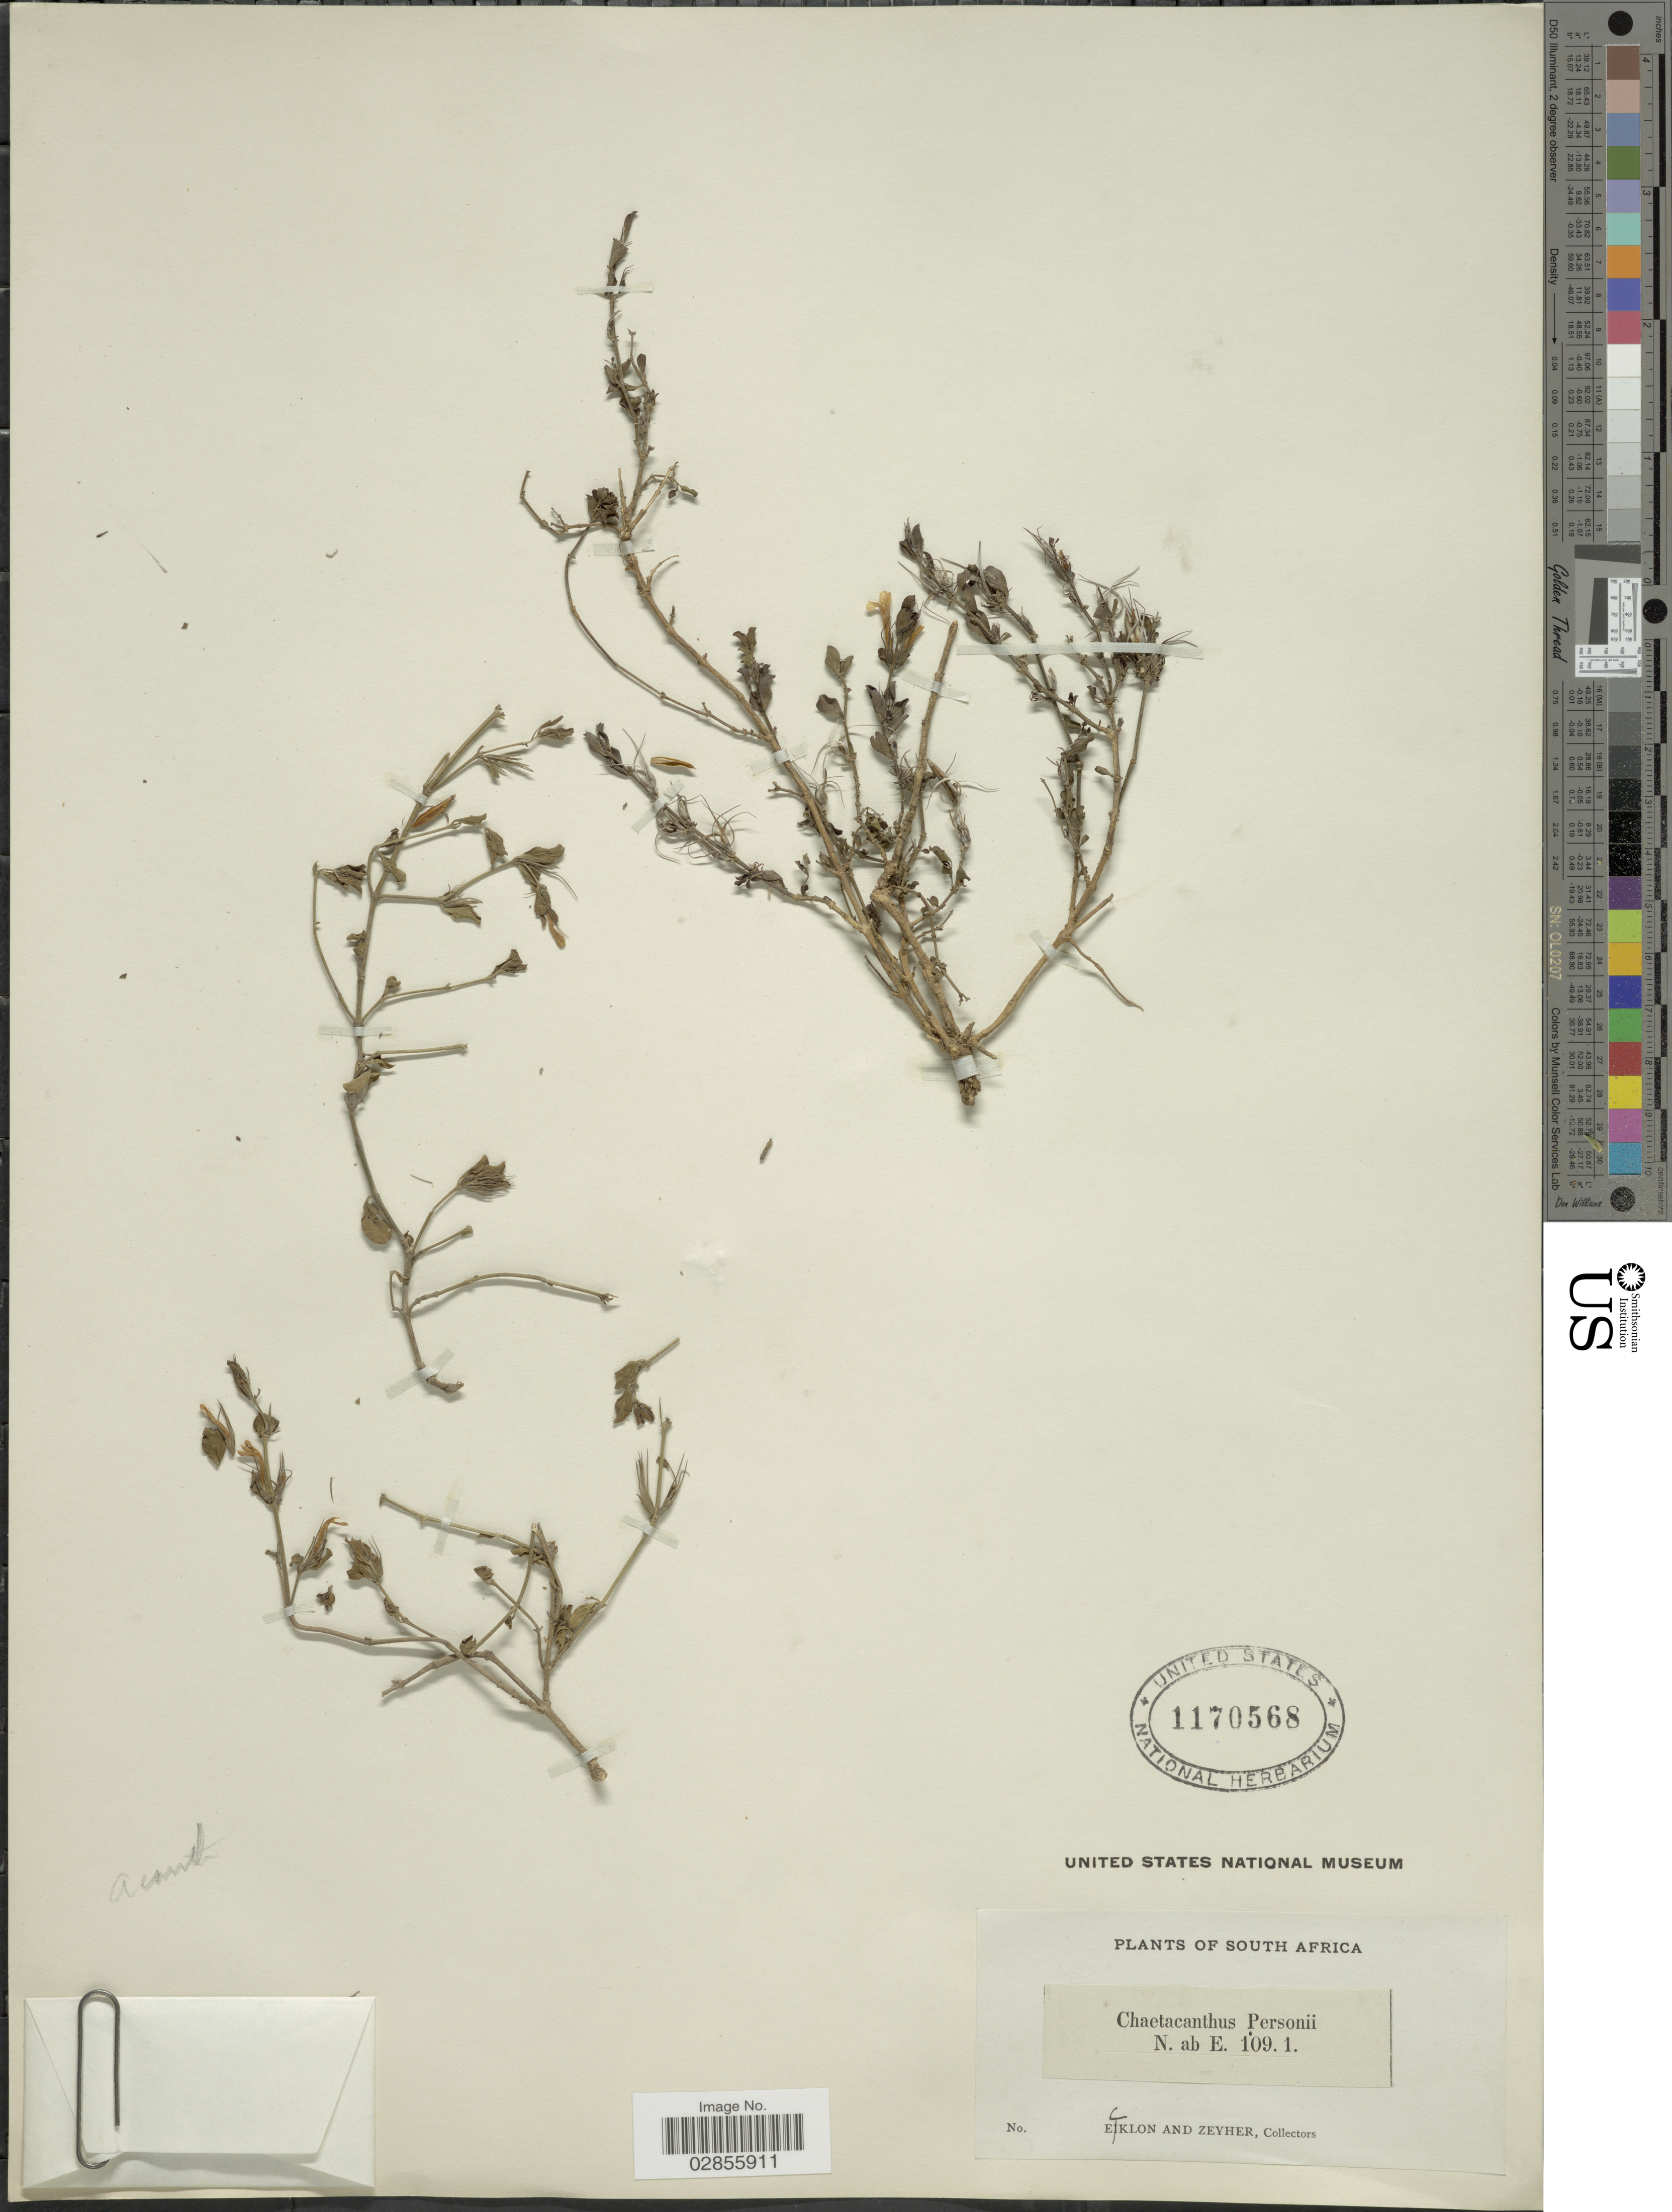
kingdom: Plantae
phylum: Tracheophyta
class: Magnoliopsida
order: Lamiales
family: Acanthaceae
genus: Chaetacanthus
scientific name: Chaetacanthus setiger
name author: (Pers.) Nees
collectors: -. Ecklon & -. Zeyher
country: South Africa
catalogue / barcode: US 1170568